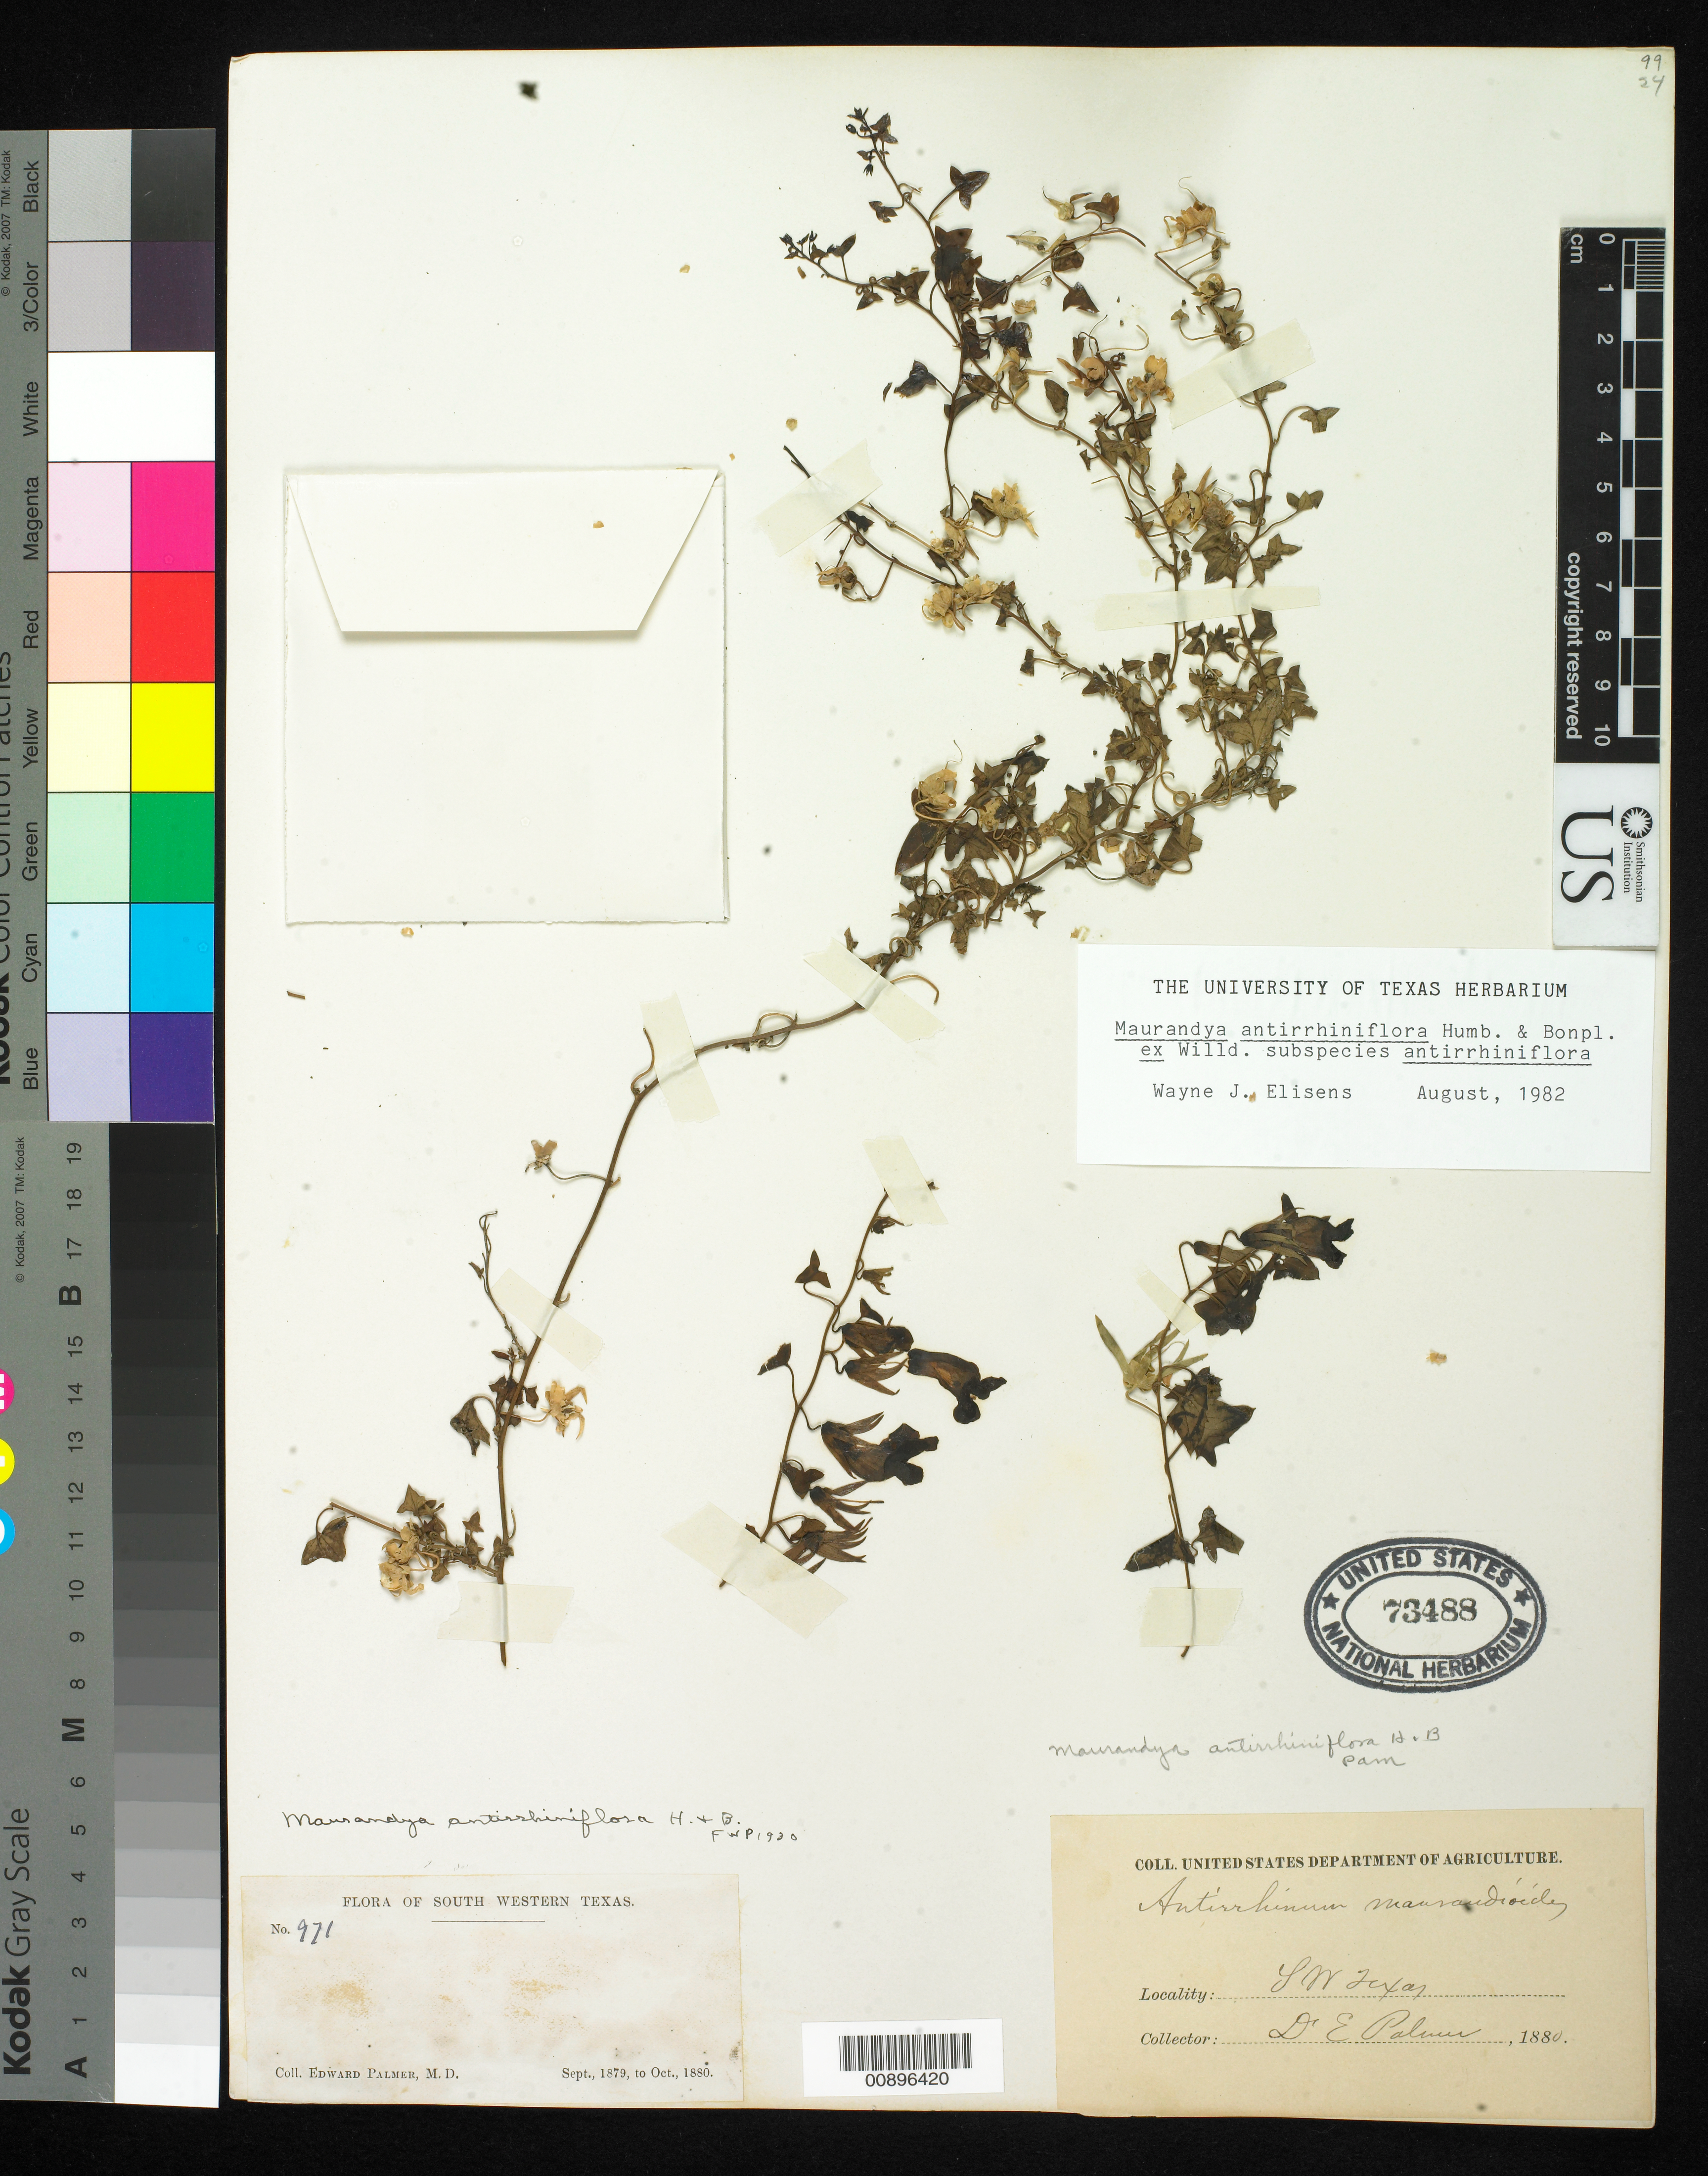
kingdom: Plantae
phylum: Tracheophyta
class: Magnoliopsida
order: Lamiales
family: Plantaginaceae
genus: Maurandya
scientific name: Maurandya antirrhiniflora subsp. antirrhiniflora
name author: Humb. & Bonpl. ex Willd.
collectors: E. Palmer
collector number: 971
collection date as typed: Sep 1879 to -- Oct 1880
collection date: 1879-09/1880-10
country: United States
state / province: Texas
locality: South Western Texas.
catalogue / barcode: US 73488